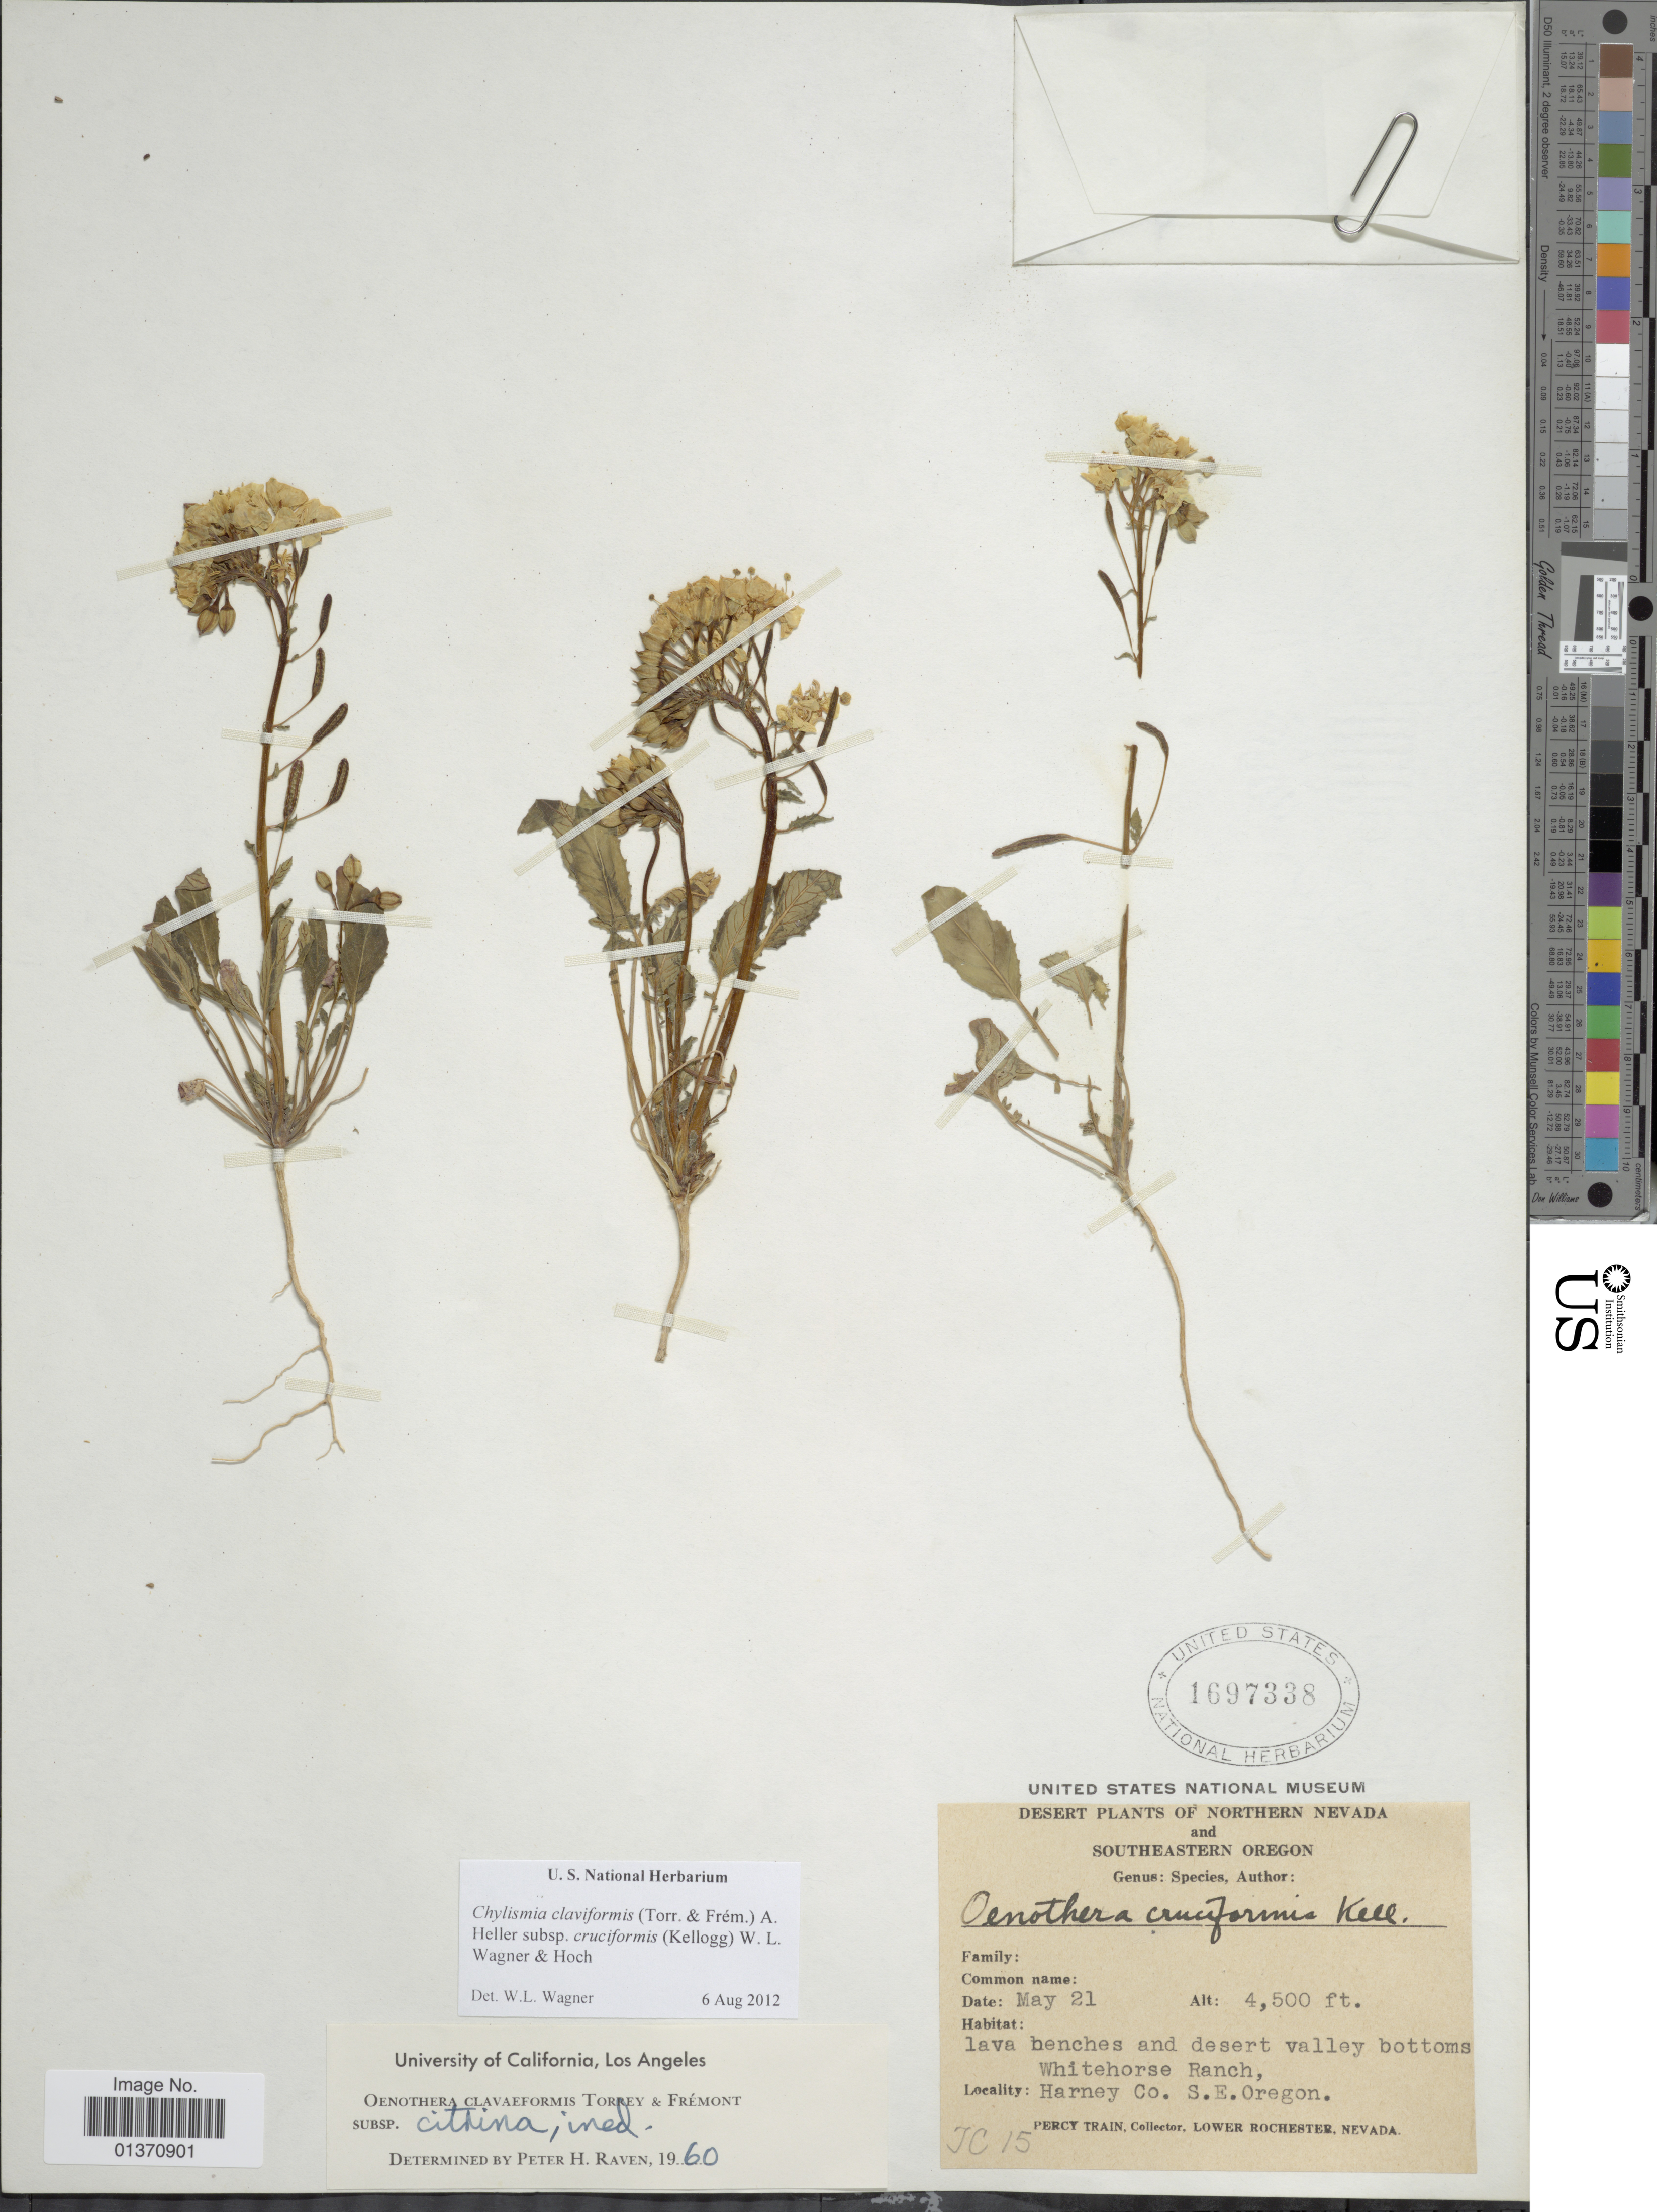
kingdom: Plantae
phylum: Tracheophyta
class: Magnoliopsida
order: Myrtales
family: Onagraceae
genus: Chylismia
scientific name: Chylismia claviformis subsp. cruciformis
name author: (Kellog) W.L. Wagner & Hoch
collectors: P. Train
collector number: JC15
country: United States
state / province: Oregon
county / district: Harney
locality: Desert Plants of Northern Nevada and Southeastern Oregon, lava benches and desert valley bottoms Whitehorse Ranch, Harney Co. S.E. Oregon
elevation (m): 1372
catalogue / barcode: US 1697338